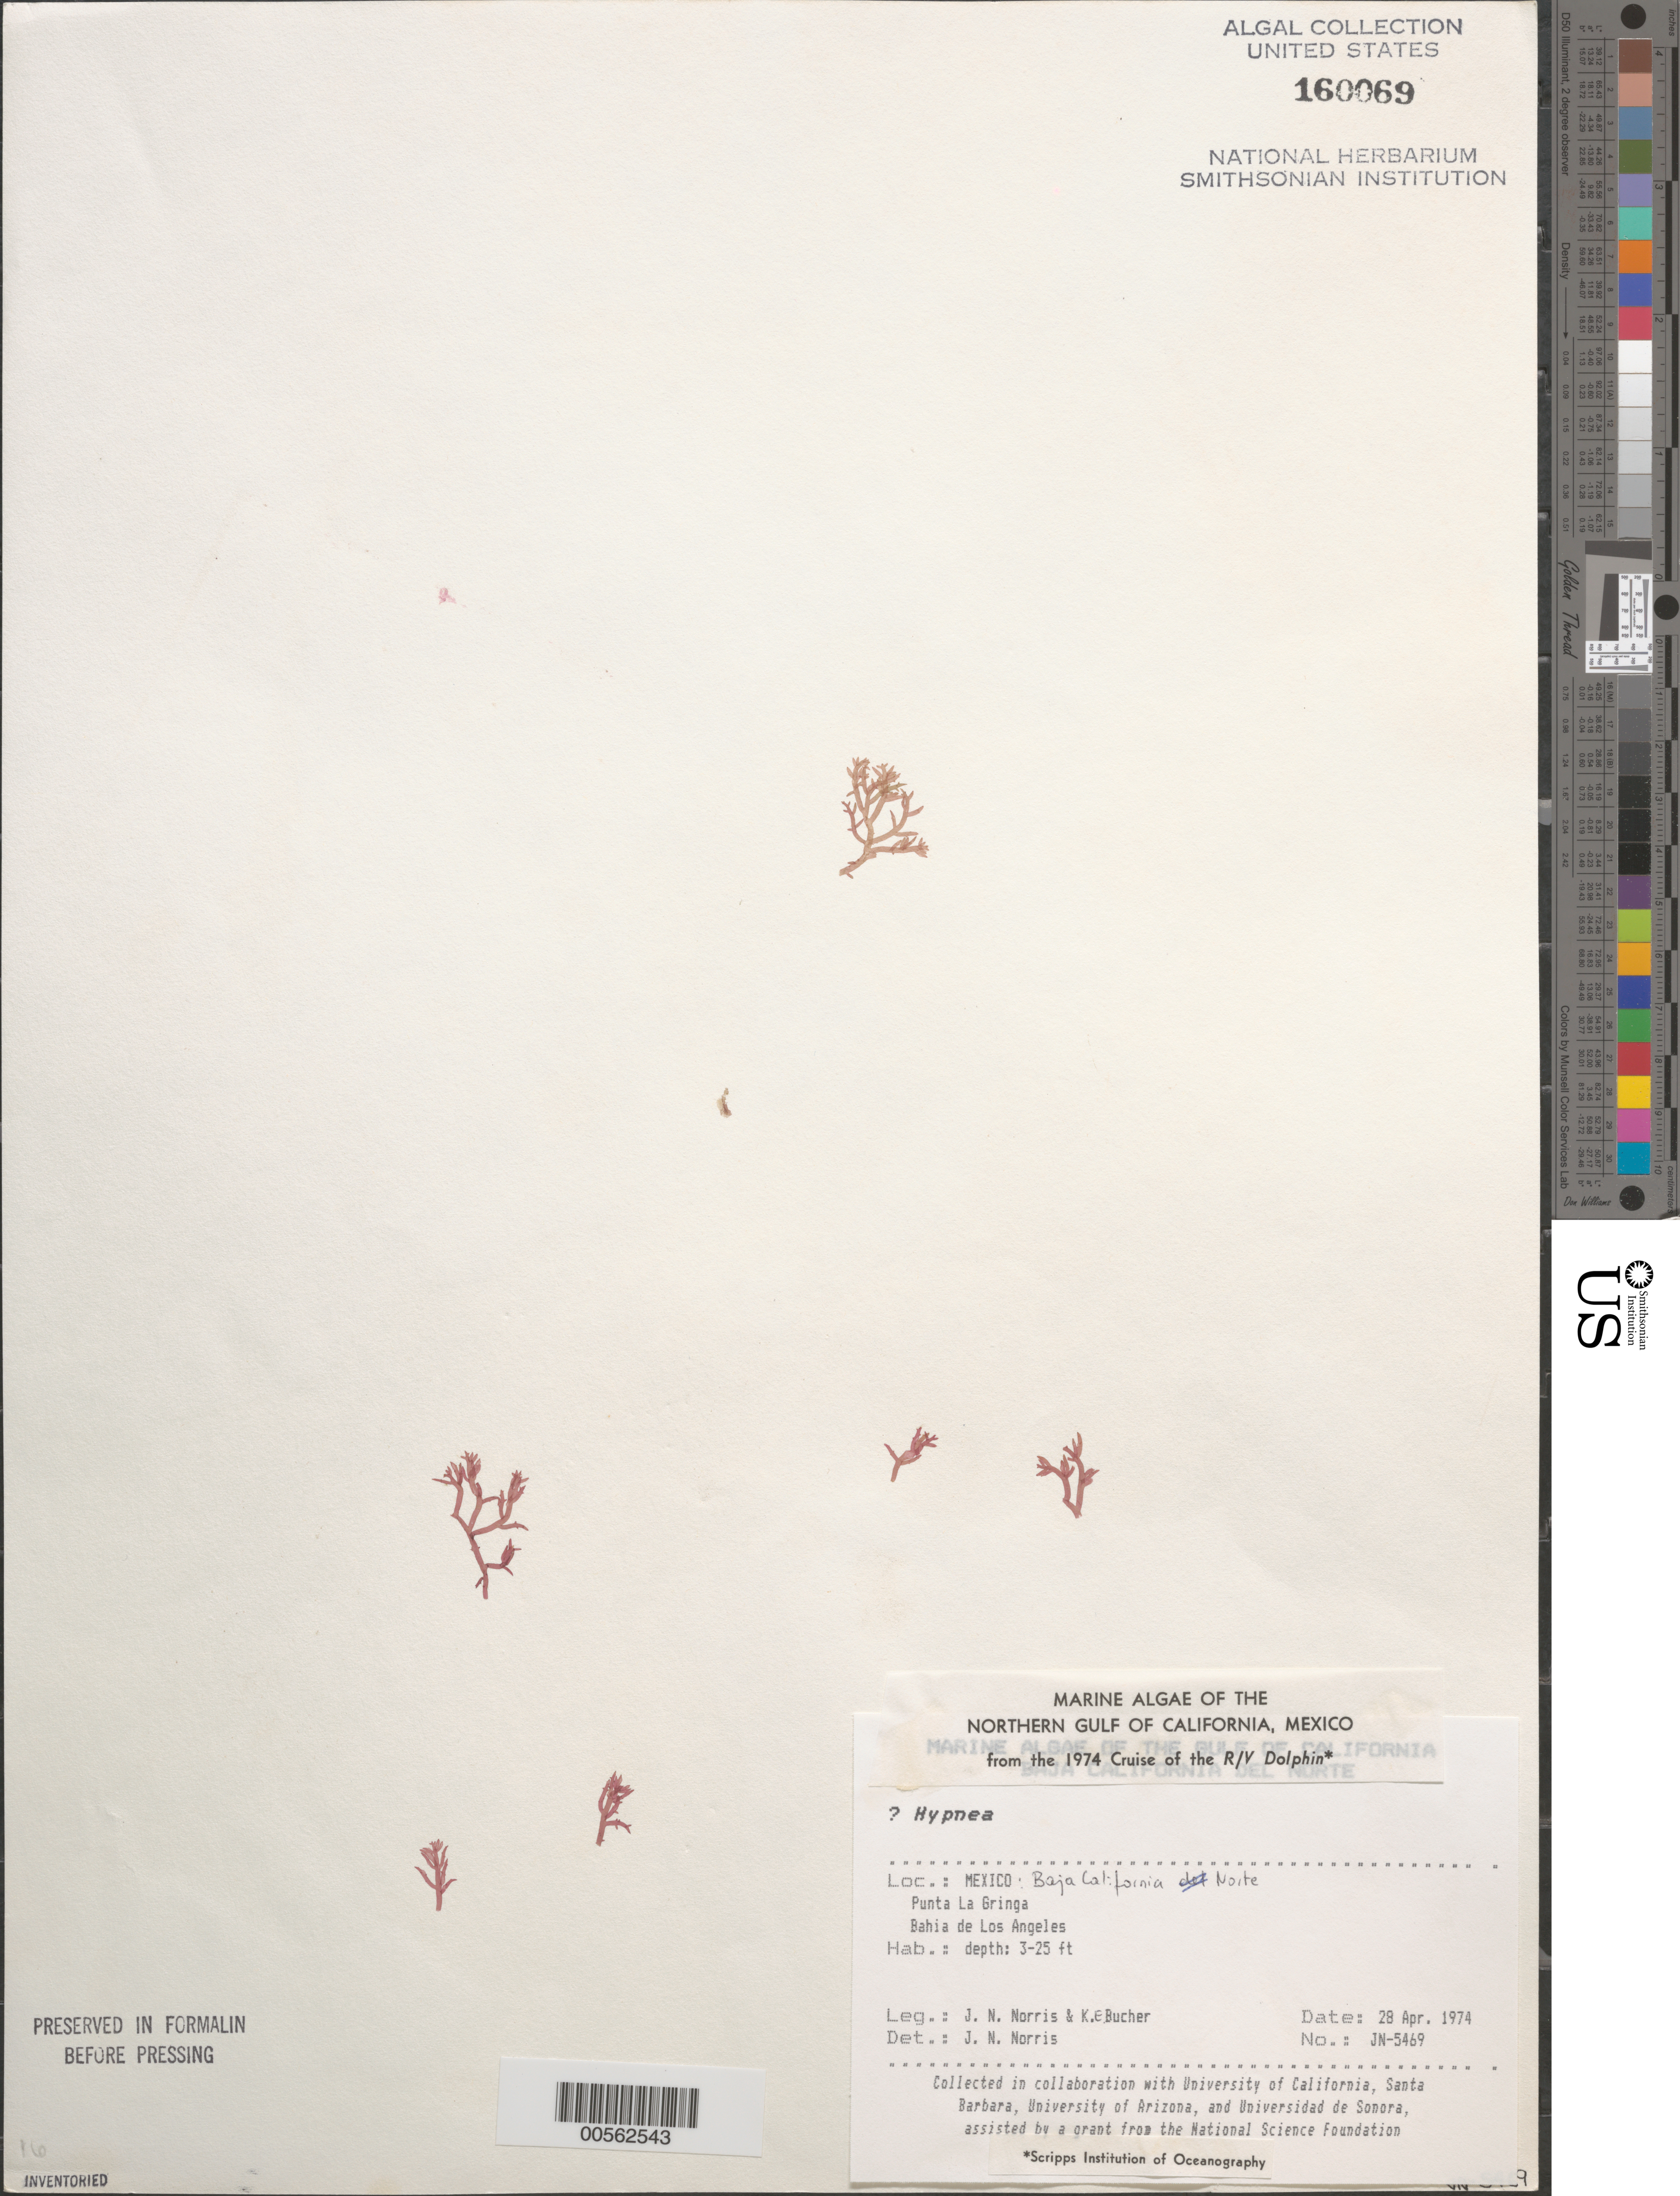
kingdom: Plantae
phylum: Rhodophyta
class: Florideophyceae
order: Gigartinales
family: Cystocloniaceae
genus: Hypnea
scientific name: Hypnea sp.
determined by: Norris, James N.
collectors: J. N. Norris & K. E. Bucher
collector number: JN-5469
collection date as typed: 28 Apr 1974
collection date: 1974-04-28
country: Mexico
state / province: Baja California Norte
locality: Punta La Gringa, Bahia de los Angeles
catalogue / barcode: US 160069